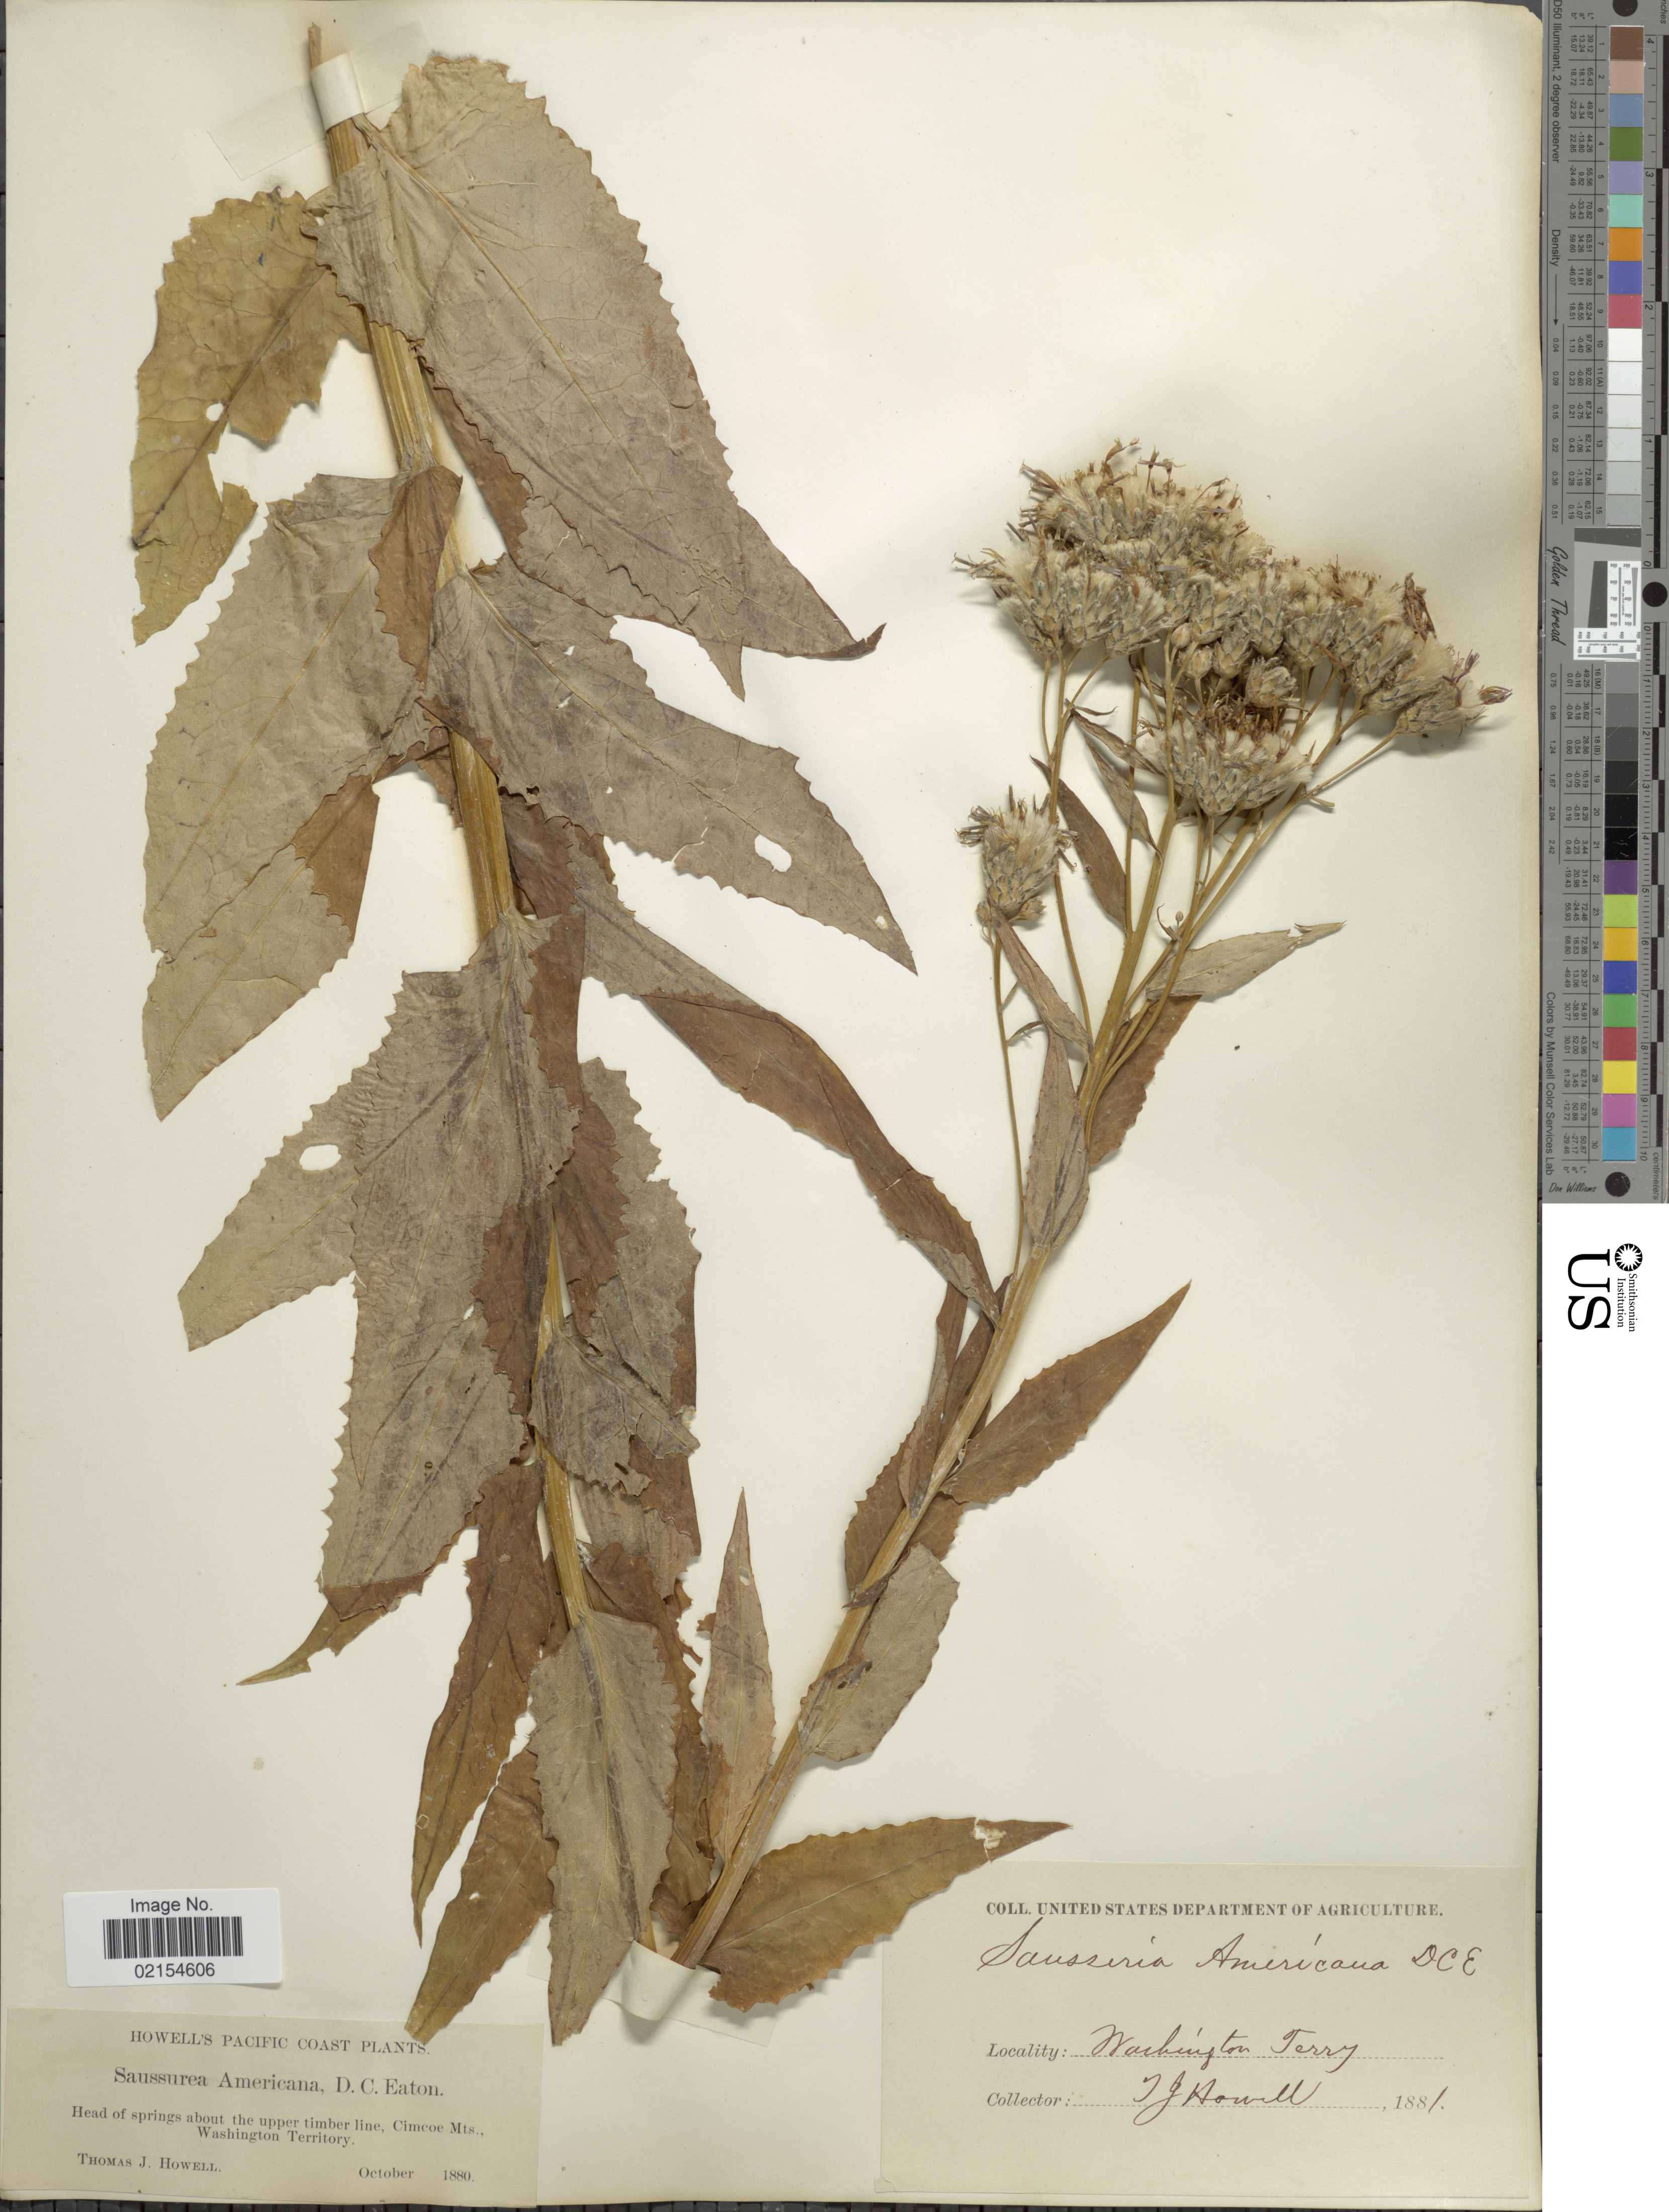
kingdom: Plantae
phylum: Tracheophyta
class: Magnoliopsida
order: Asterales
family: Asteraceae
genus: Saussurea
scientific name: Saussurea americana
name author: D.C. Eaton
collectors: T. J. Howell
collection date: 1880-10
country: United States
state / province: Washington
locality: Howell' s Pacific Coast, Head of springs about the upper timber line, Cimcoe Mts., Washington Territiry